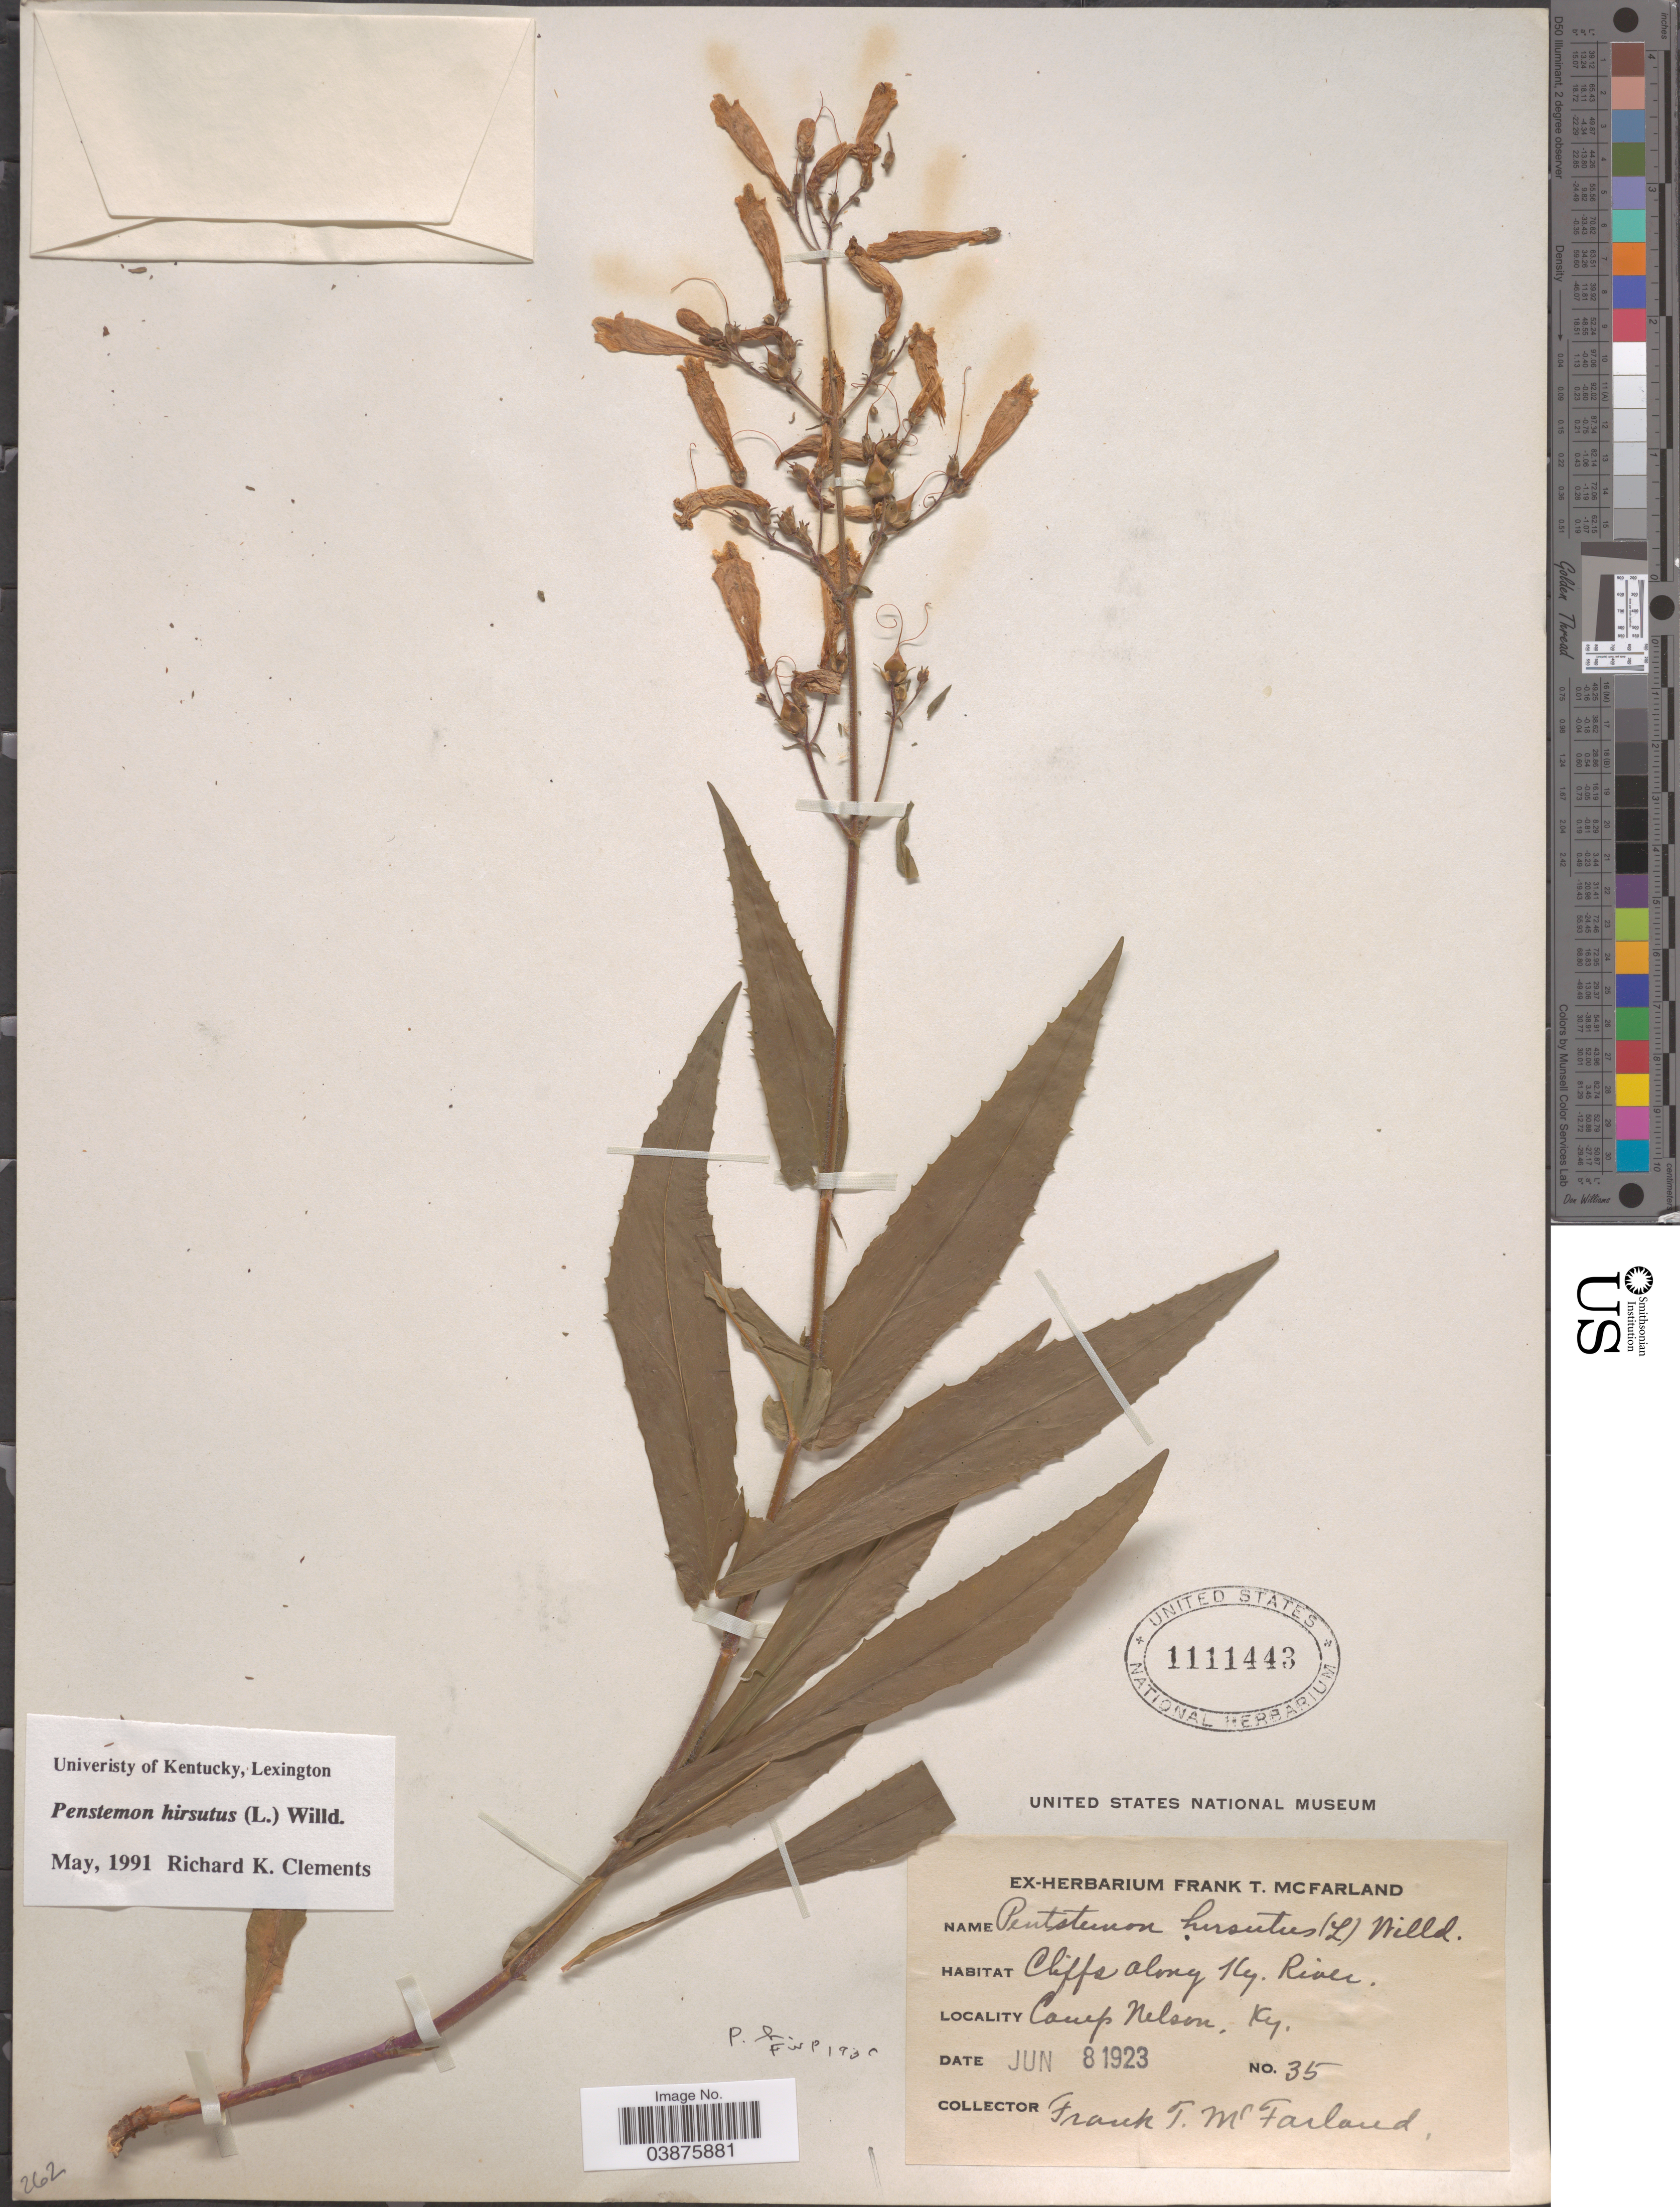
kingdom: Plantae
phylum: Tracheophyta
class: Magnoliopsida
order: Lamiales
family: Plantaginaceae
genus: Penstemon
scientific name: Penstemon hirsutus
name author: (L.) Willd.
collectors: F. McFarland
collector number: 35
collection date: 1923-06-08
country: United States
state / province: Kentucky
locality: Along Ky. River. Camp Nelson.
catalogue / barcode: US 1111443